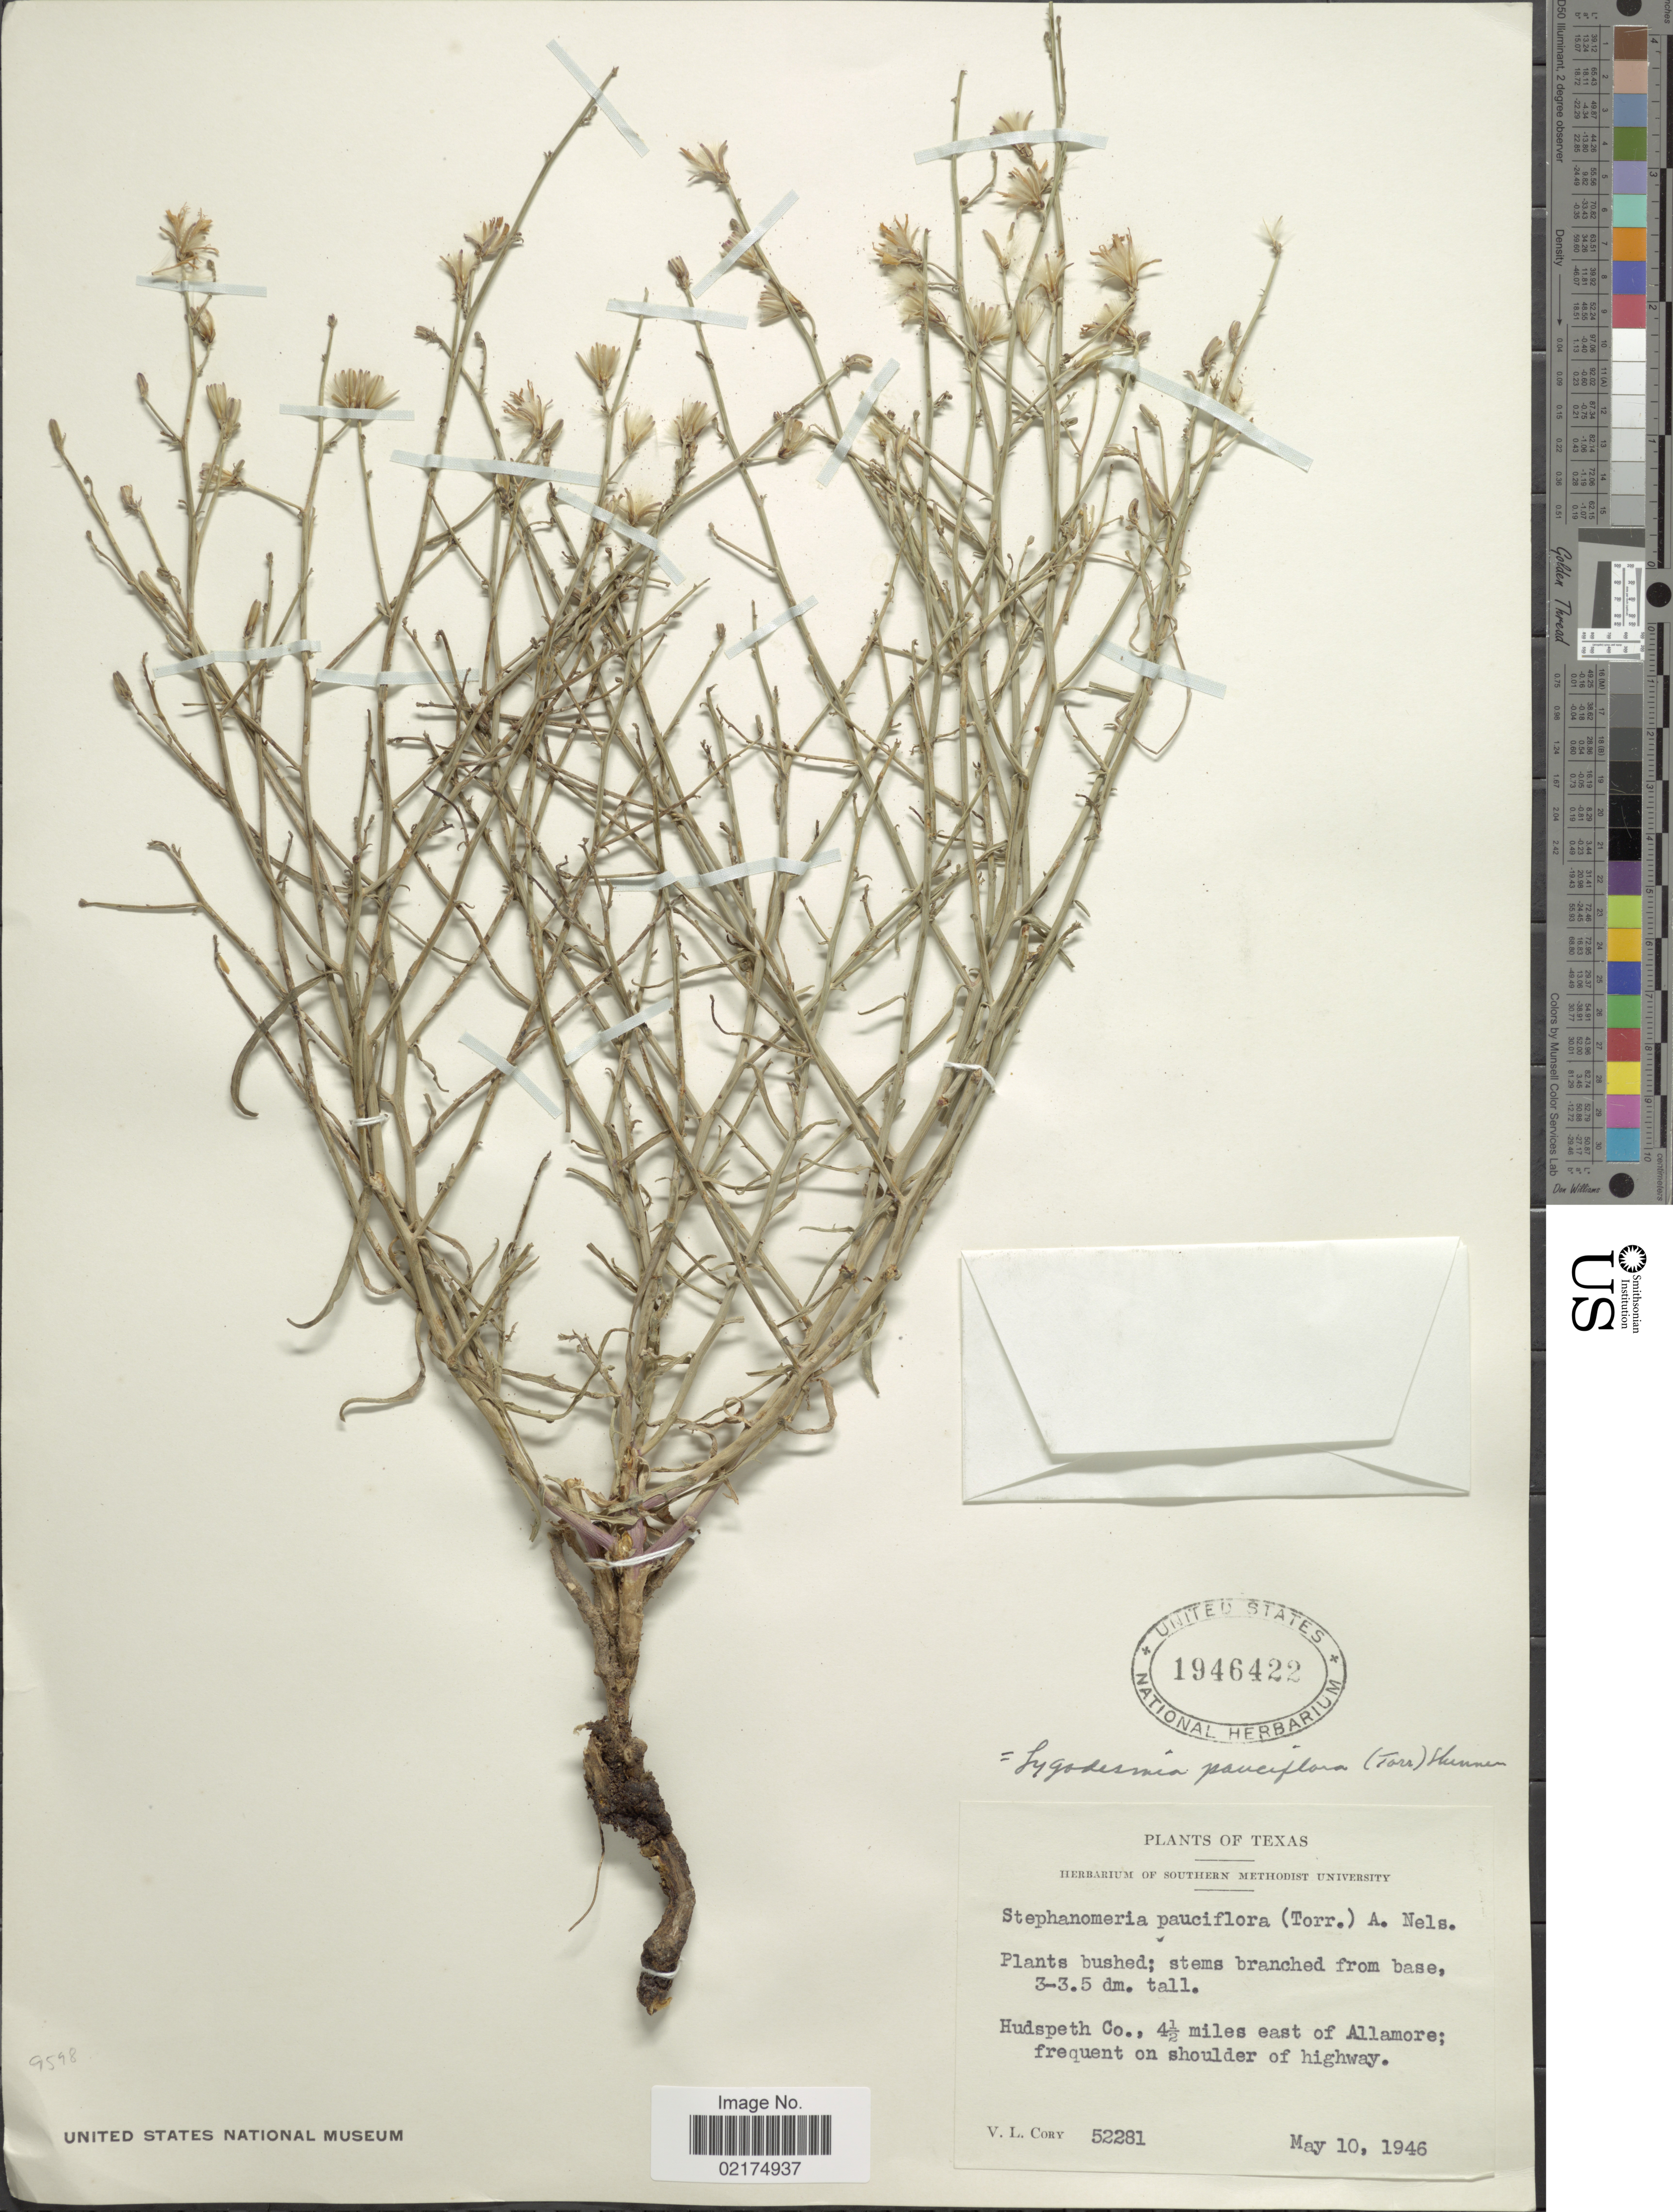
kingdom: Plantae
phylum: Tracheophyta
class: Magnoliopsida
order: Asterales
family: Asteraceae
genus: Stephanomeria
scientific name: Stephanomeria pauciflora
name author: (Torr.) A. Nelson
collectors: V. Cory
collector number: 52281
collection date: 1946-05-10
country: United States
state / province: Texas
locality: Hudspeth Co., 4 ½ miles east of Allamore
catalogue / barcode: US 1946422